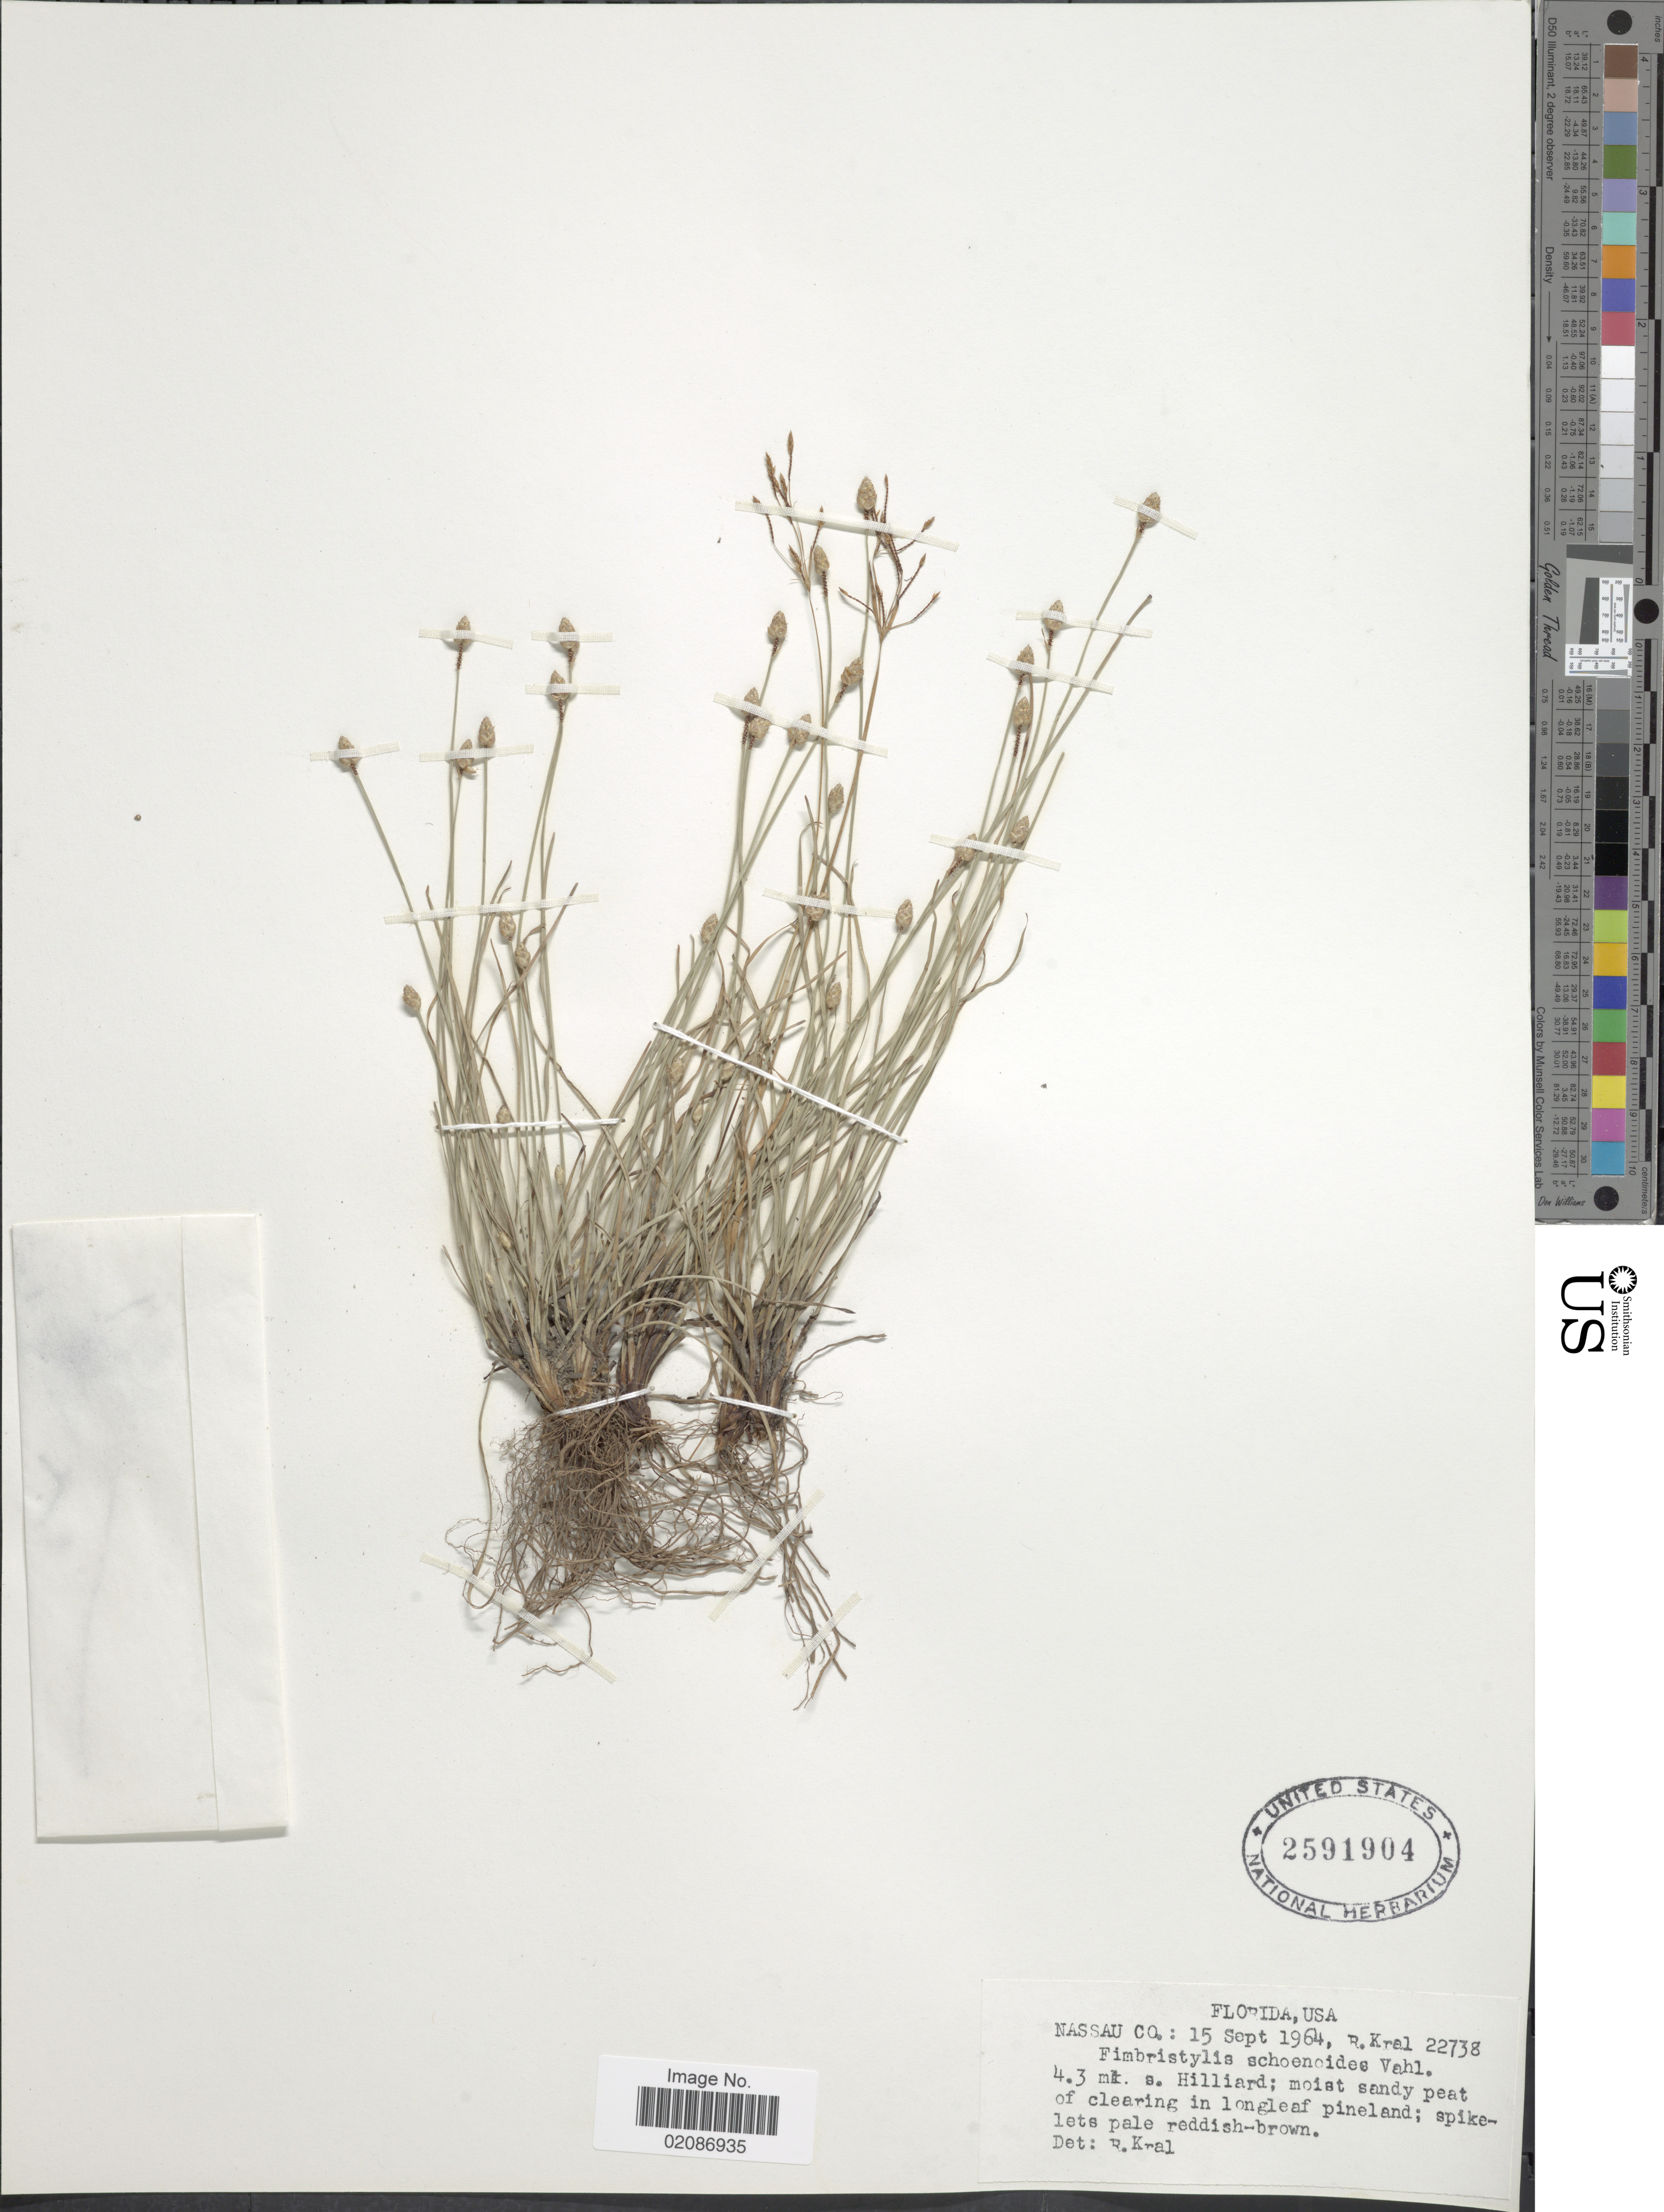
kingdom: Plantae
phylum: Tracheophyta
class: Liliopsida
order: Poales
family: Cyperaceae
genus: Fimbristylis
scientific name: Fimbristylis schoenoides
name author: (Retz.) Vahl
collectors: R. Kral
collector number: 22738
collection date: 1964-09-15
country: United States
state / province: Florida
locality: Nassau Co.: 4.3 mi. s. Hilliard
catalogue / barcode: US 2591904